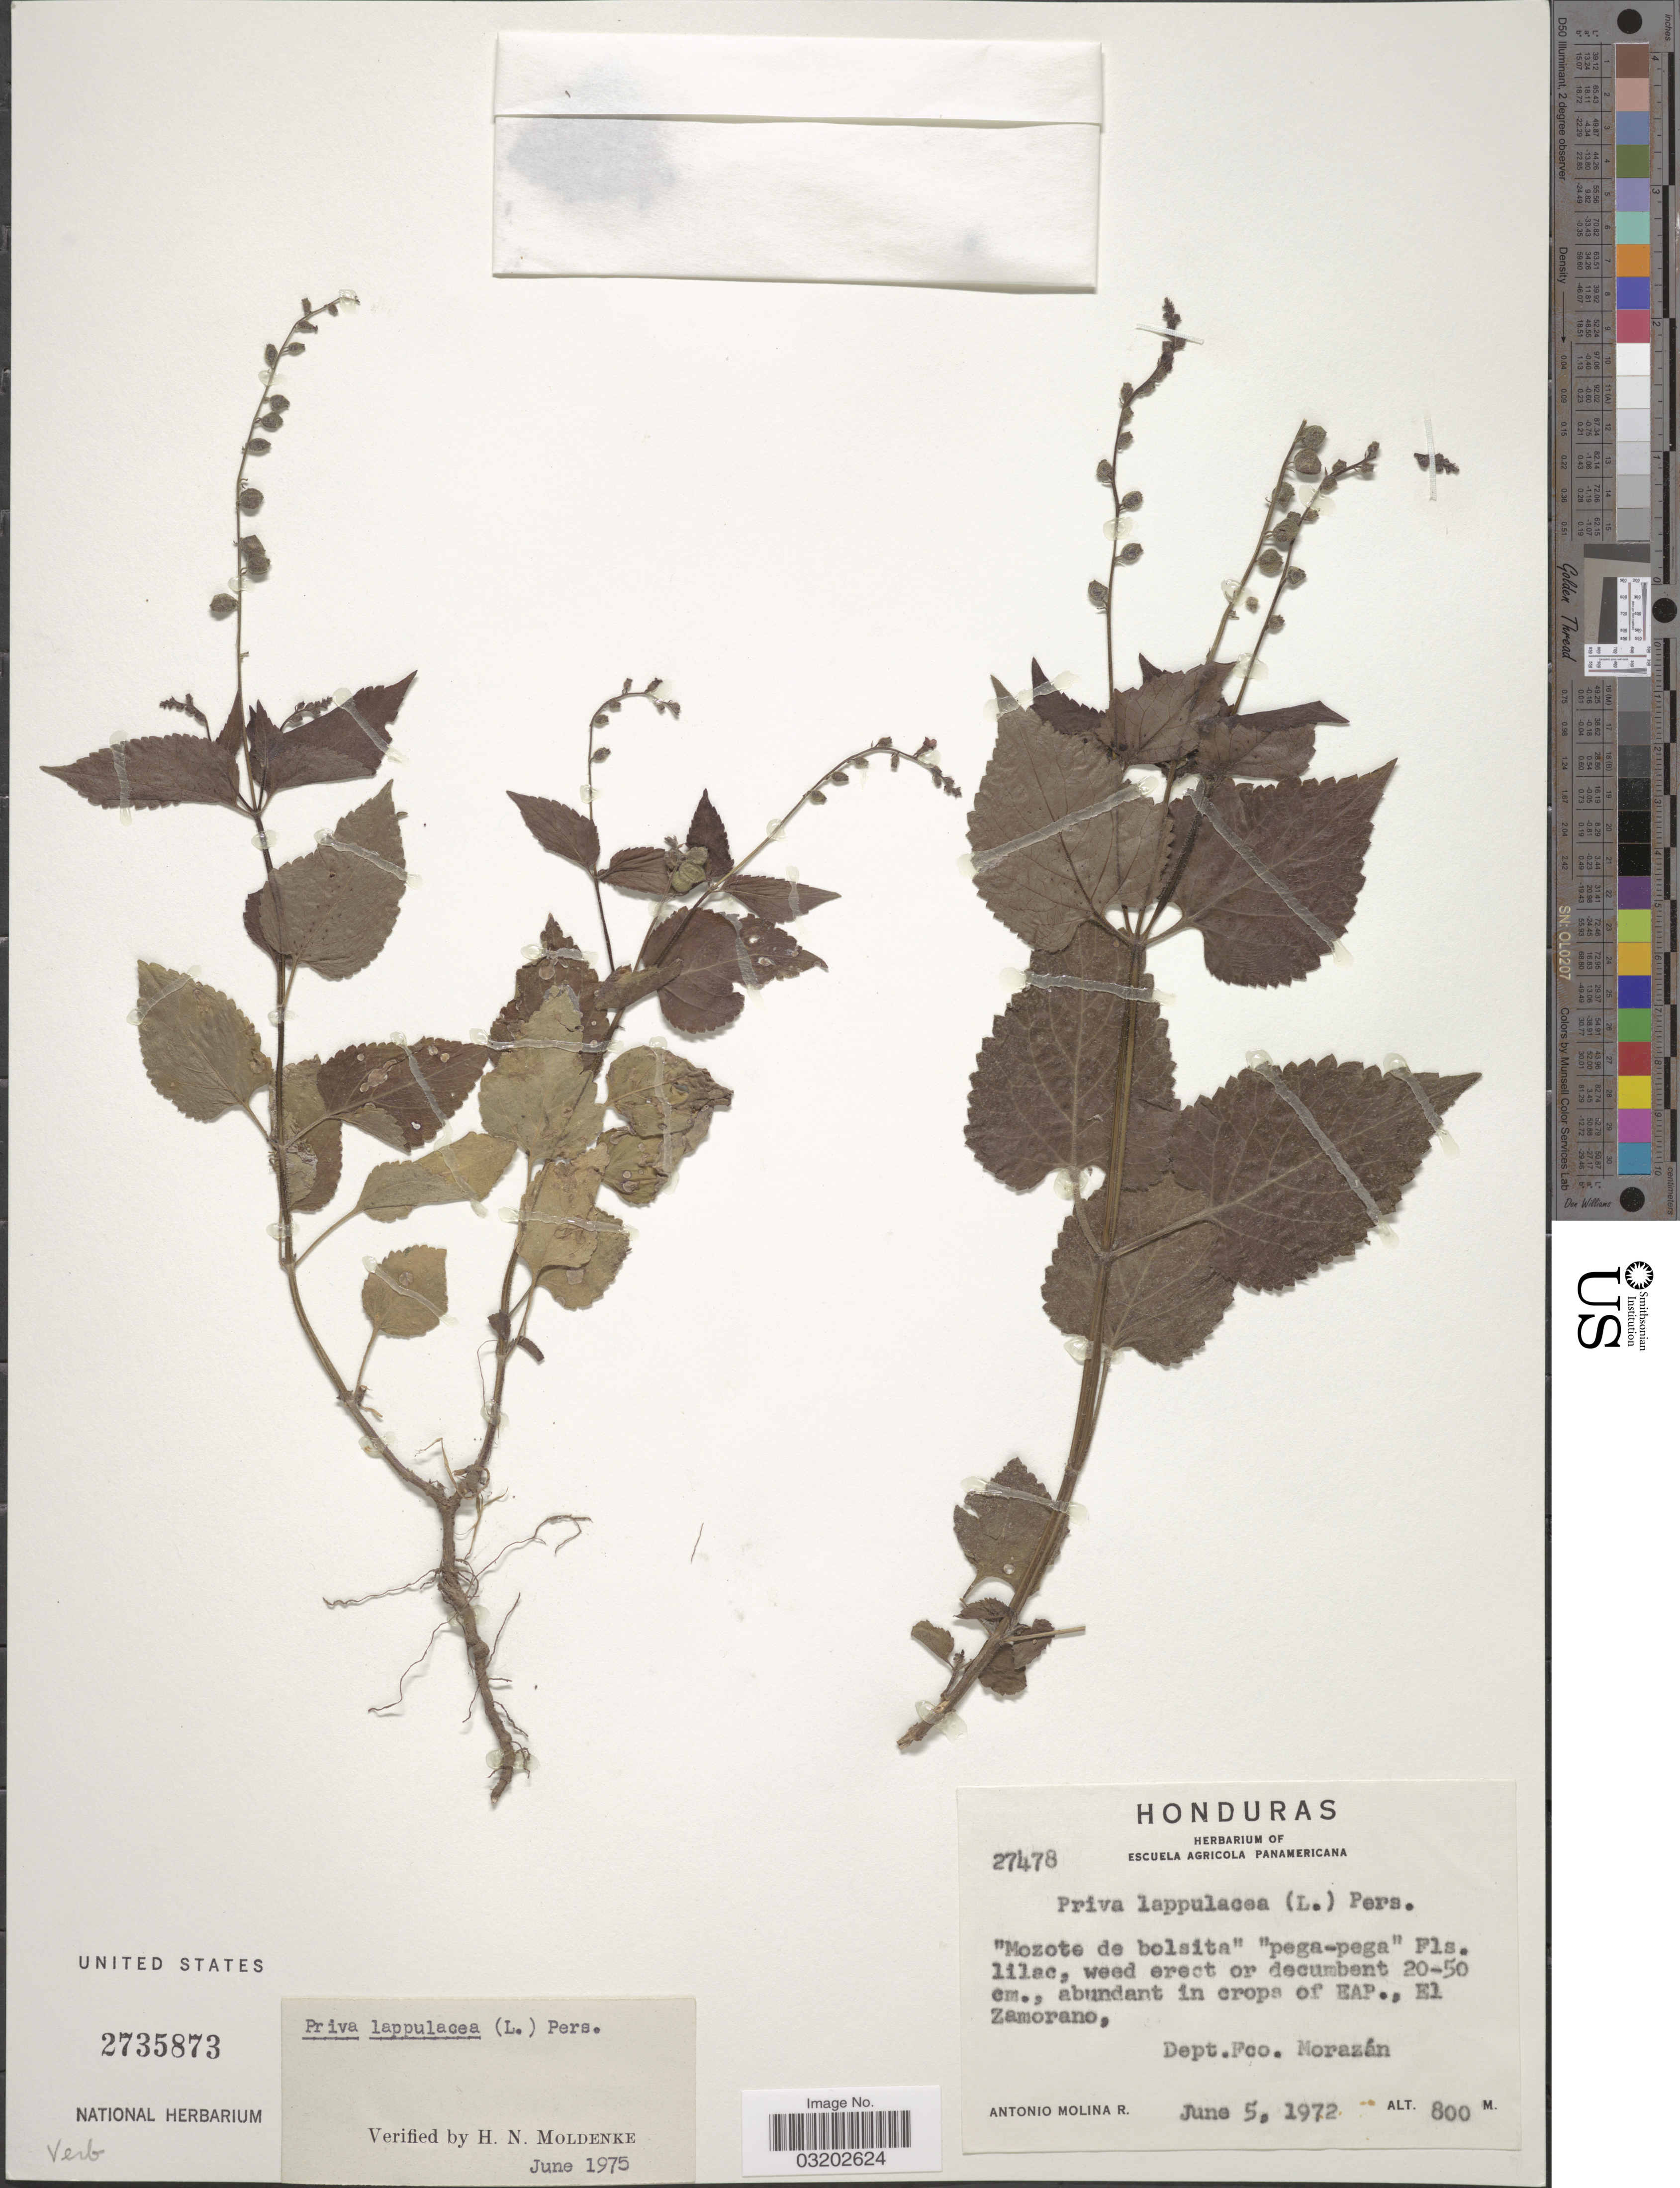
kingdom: Plantae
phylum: Tracheophyta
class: Magnoliopsida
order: Lamiales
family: Verbenaceae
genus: Priva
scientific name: Priva lappulacea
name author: (L.) Pers.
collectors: A. Molina R.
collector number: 27478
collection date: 1972-06-05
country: Honduras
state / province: Fco. Morazán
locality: Abundant in crops of EAP., El Zamorano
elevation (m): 800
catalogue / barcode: US 2735873